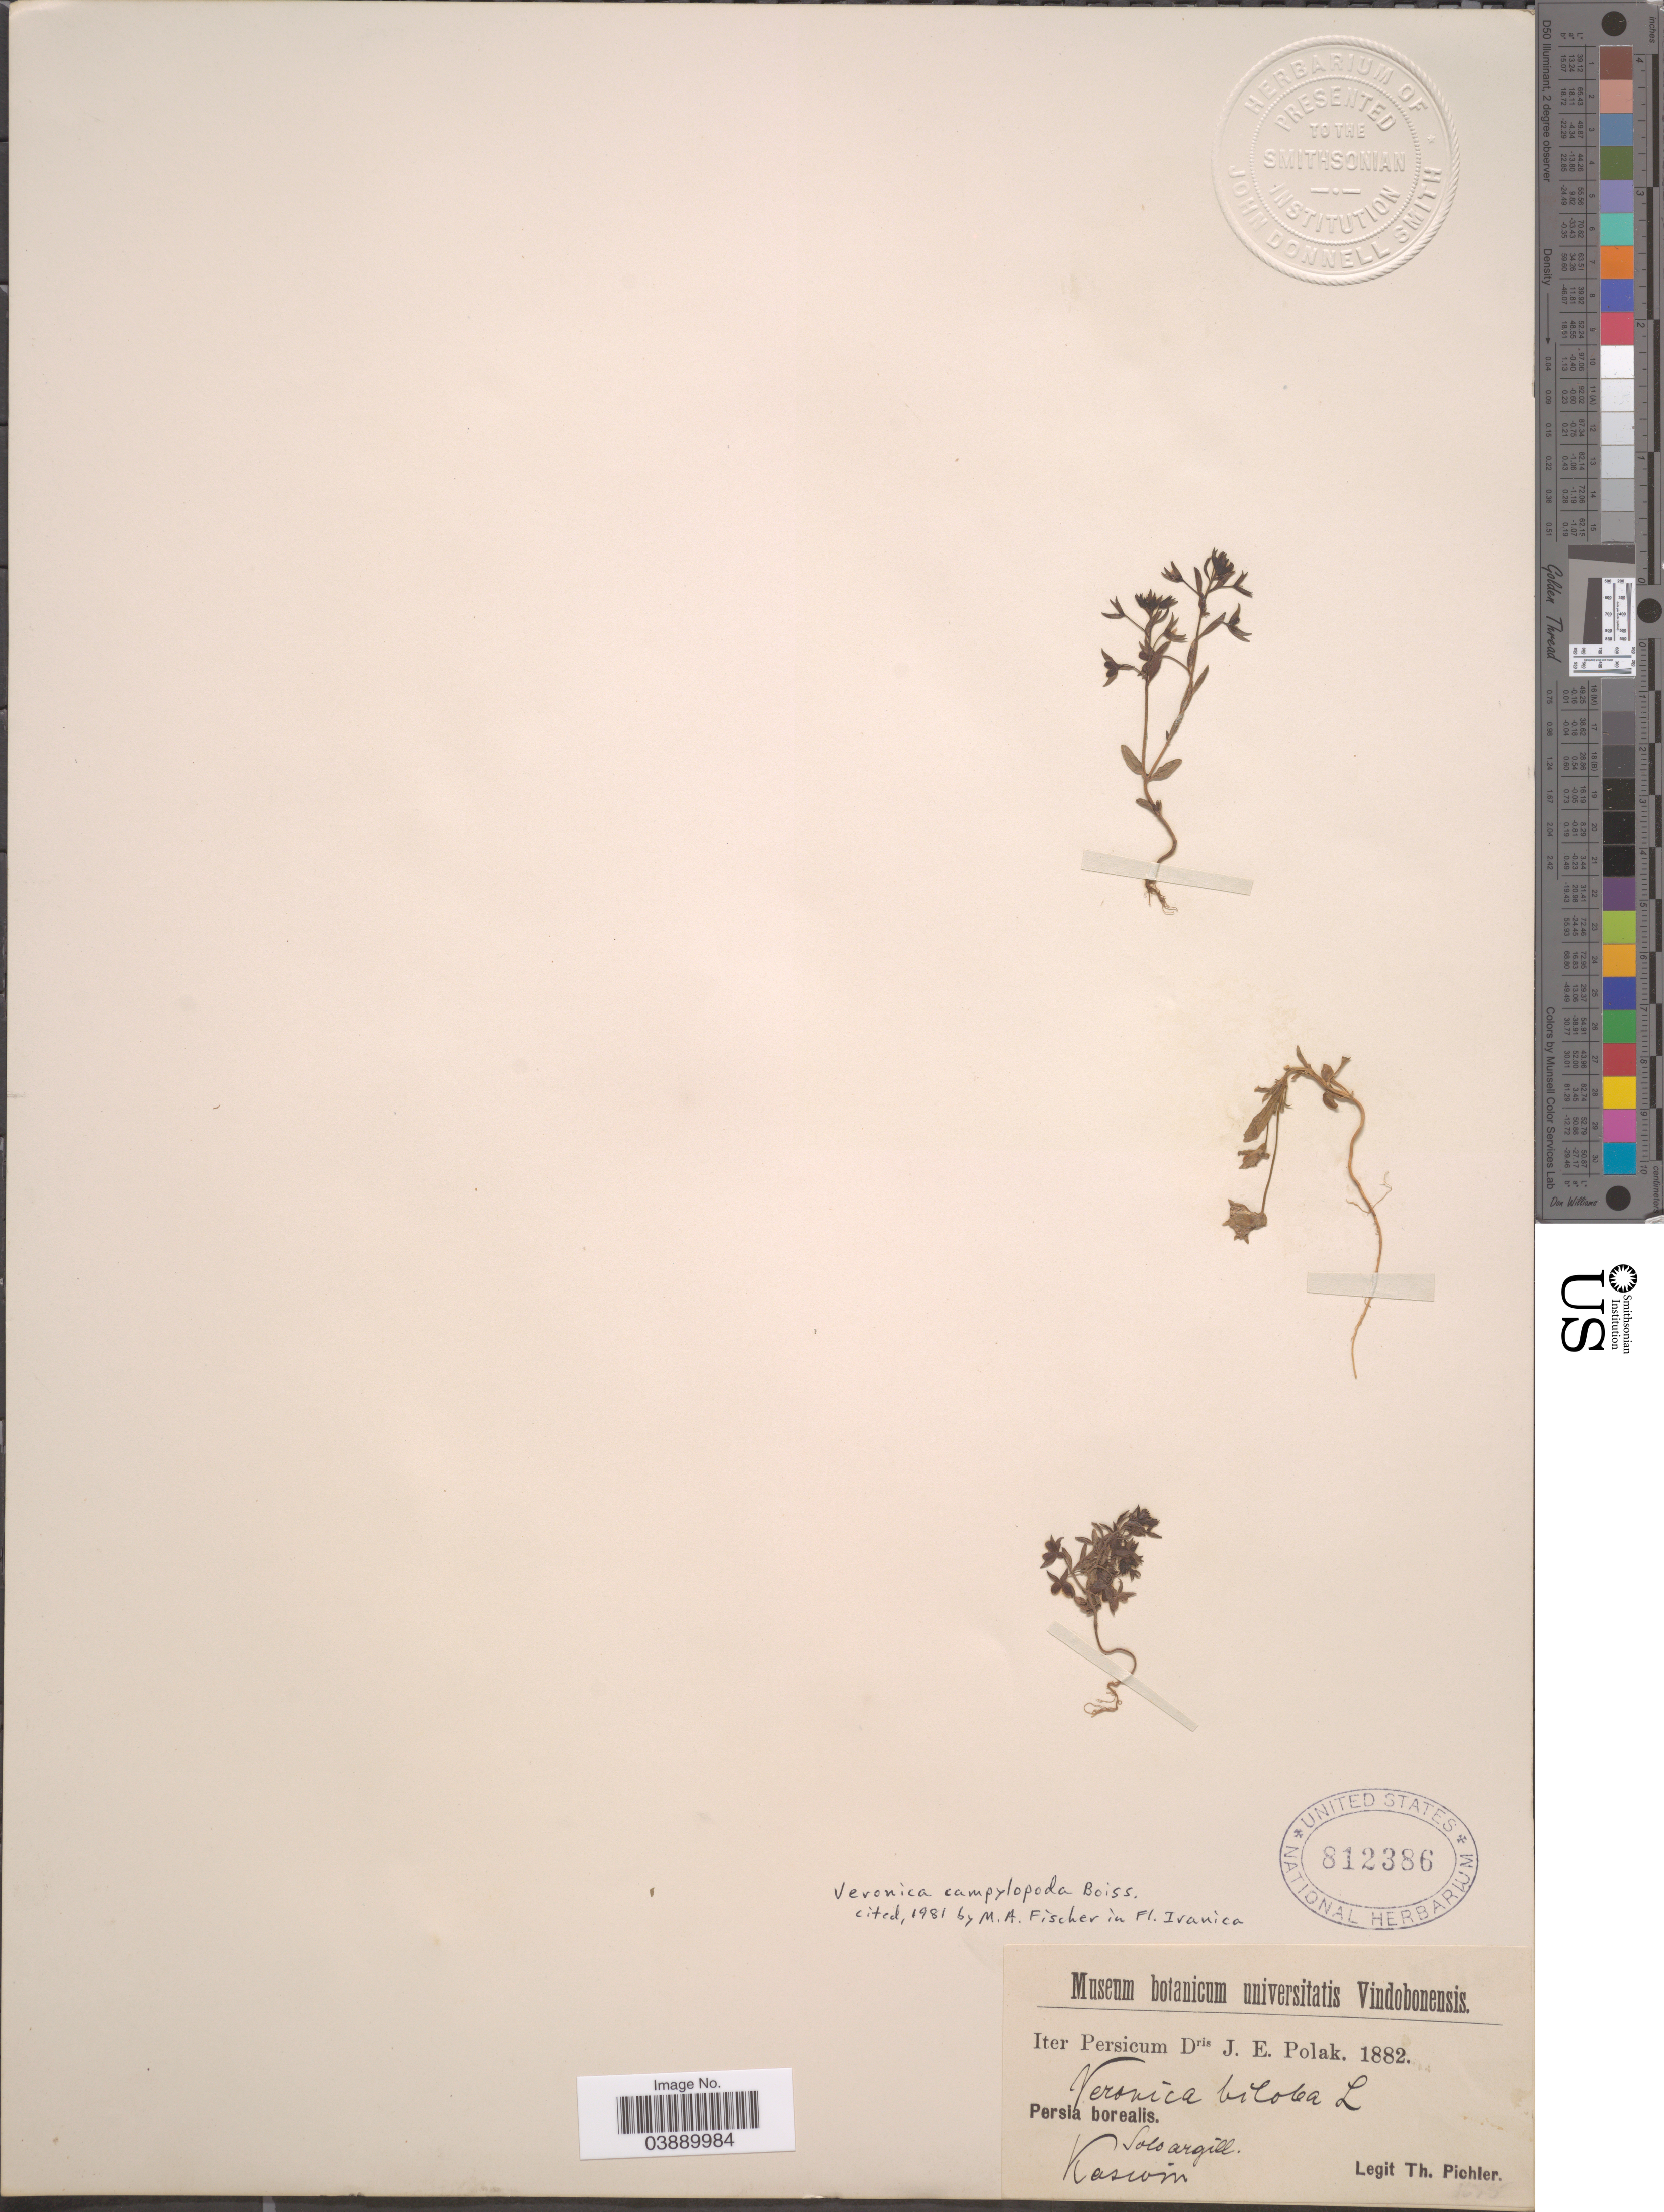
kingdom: Plantae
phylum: Tracheophyta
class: Magnoliopsida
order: Lamiales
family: Plantaginaceae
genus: Veronica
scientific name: Veronica campylopoda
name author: Boiss.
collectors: T. Pichler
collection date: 1882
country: Iran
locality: Persia borealis. Kaswin.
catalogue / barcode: US 812386